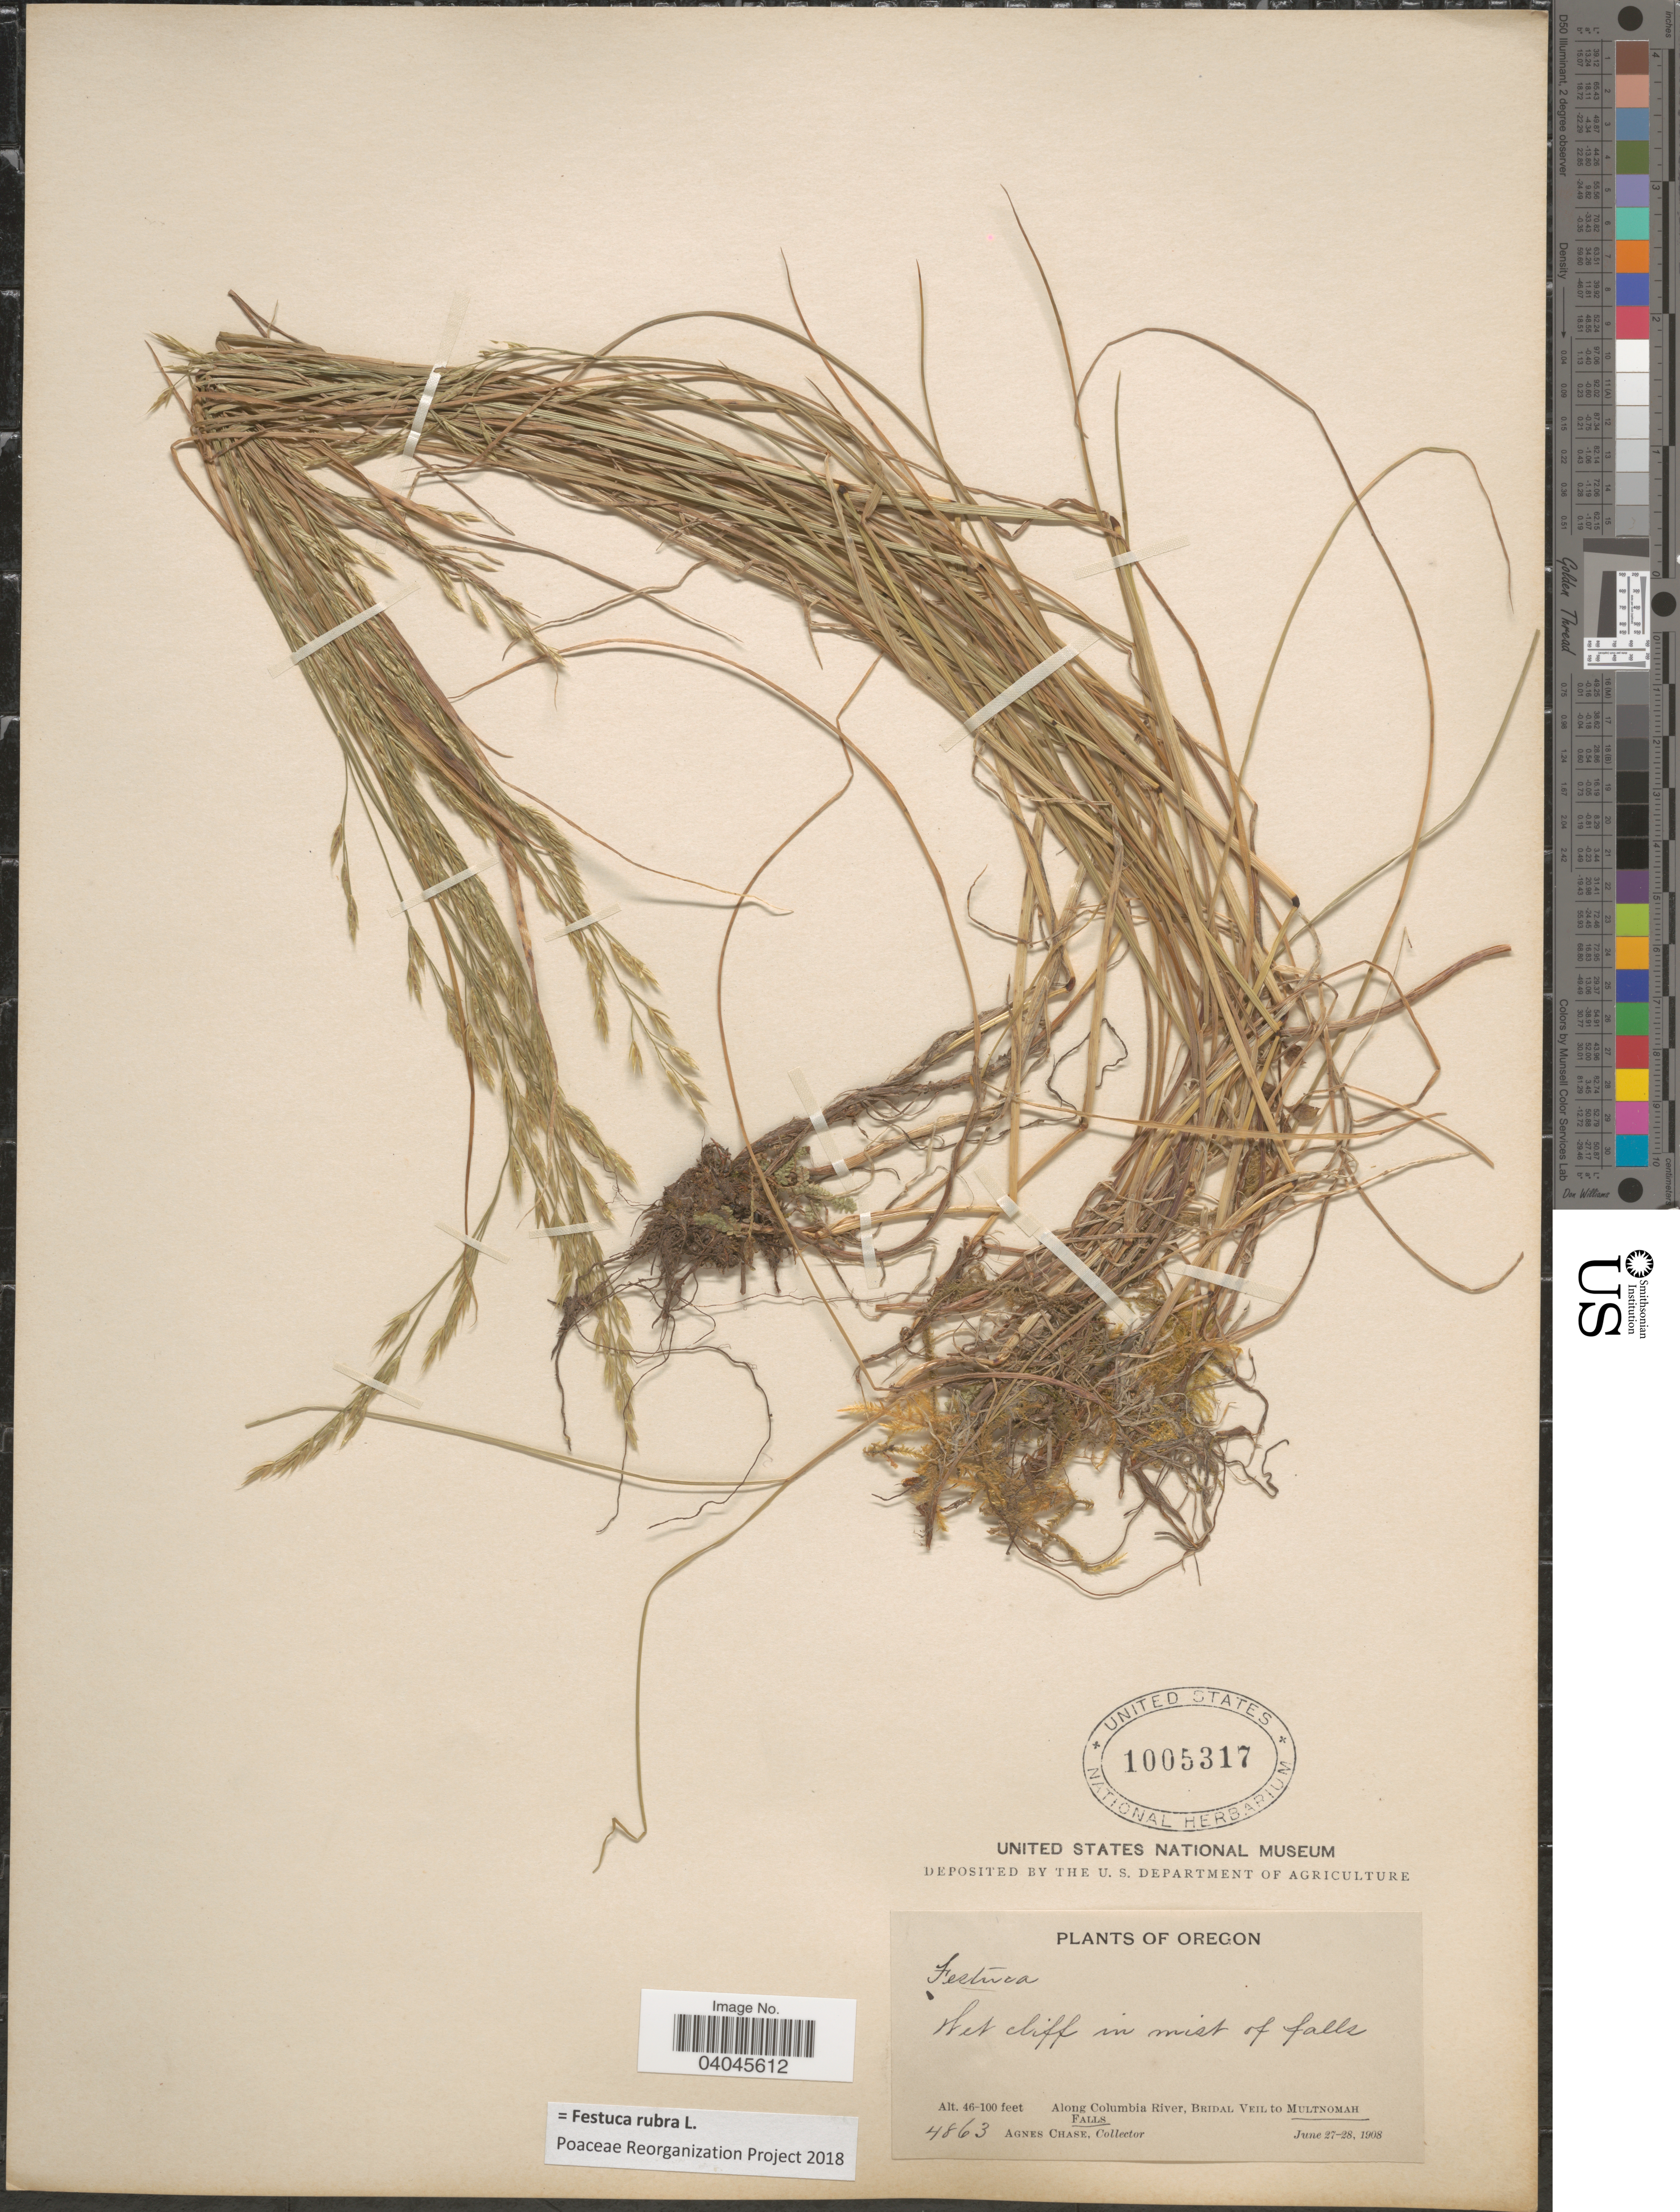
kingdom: Plantae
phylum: Tracheophyta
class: Liliopsida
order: Poales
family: Poaceae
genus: Festuca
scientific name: Festuca rubra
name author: L.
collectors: A. Chase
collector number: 4863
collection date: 1908-06-27/1908-06-28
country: United States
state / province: Oregon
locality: Along Colombia River, Bridal Veil to Multnomah Falls.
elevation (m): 14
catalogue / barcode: US 1005317